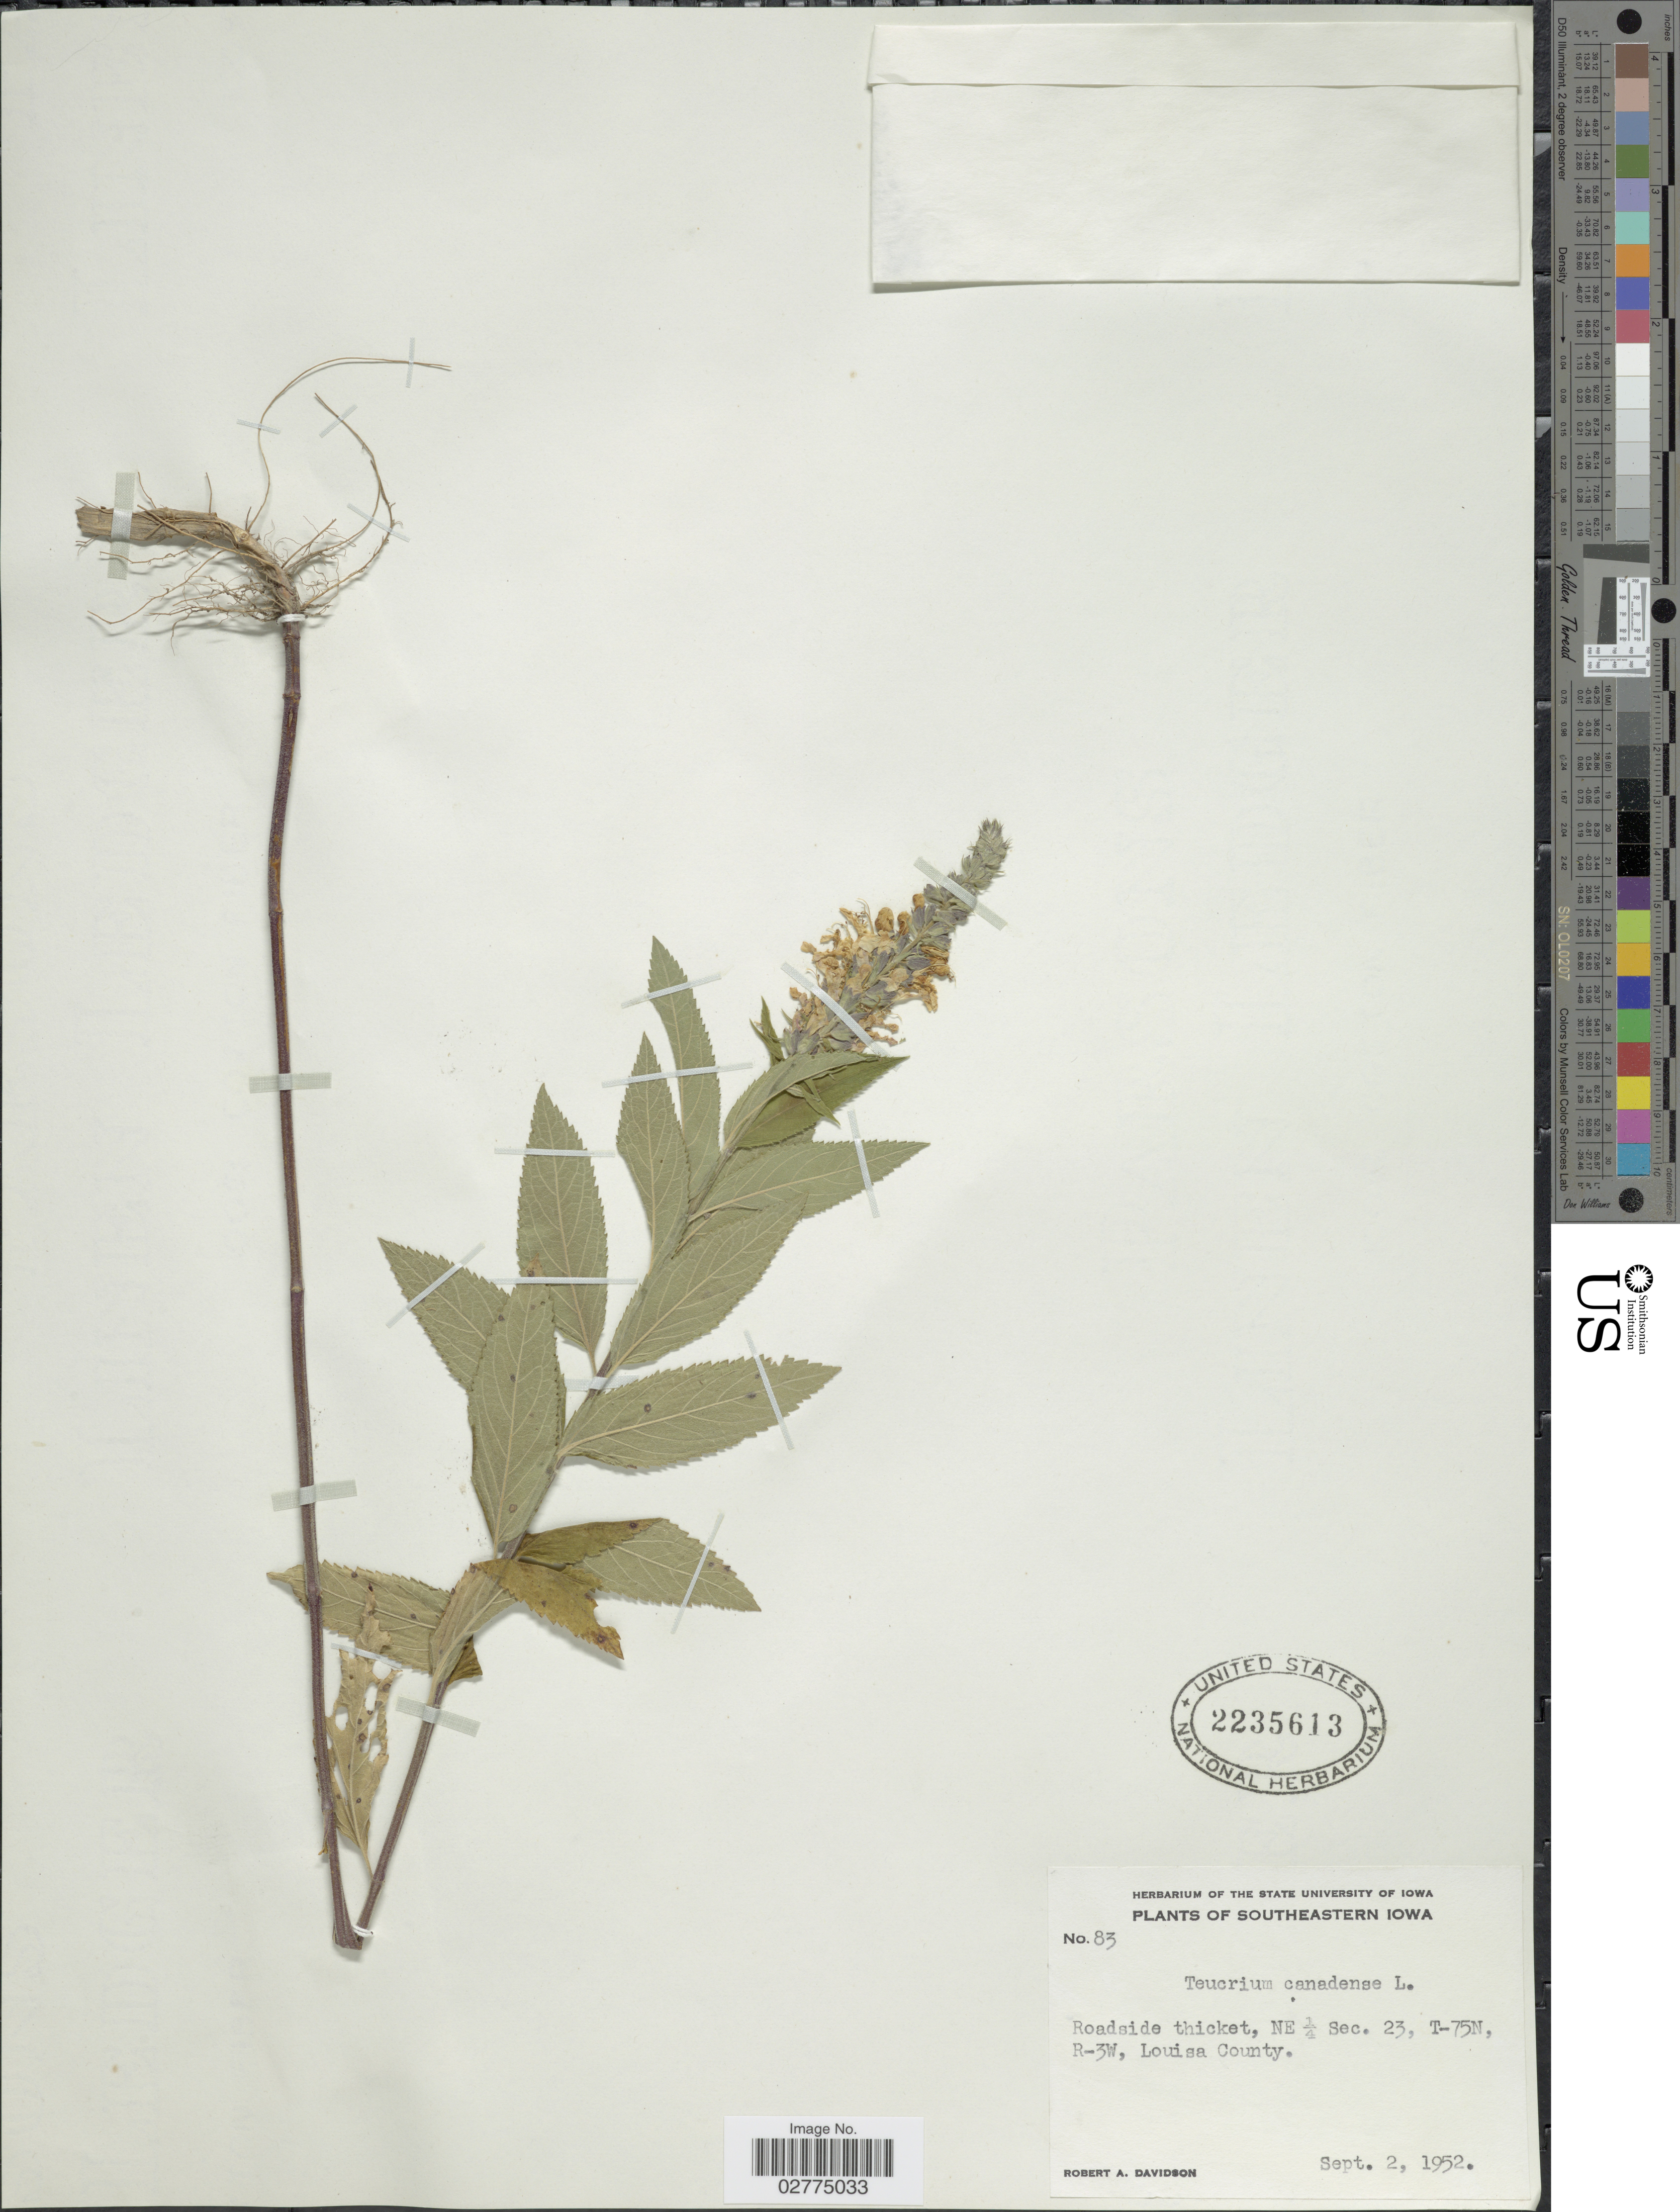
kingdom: Plantae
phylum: Tracheophyta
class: Magnoliopsida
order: Lamiales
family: Lamiaceae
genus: Teucrium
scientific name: Teucrium canadense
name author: L.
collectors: R. A. Davidson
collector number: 83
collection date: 1952-09-02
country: United States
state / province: Iowa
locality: Southeastern Iowa. Roadside thicket, NE ¼ Sec. 23, T-75N, R-3W, Louisa County.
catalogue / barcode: US 2235613